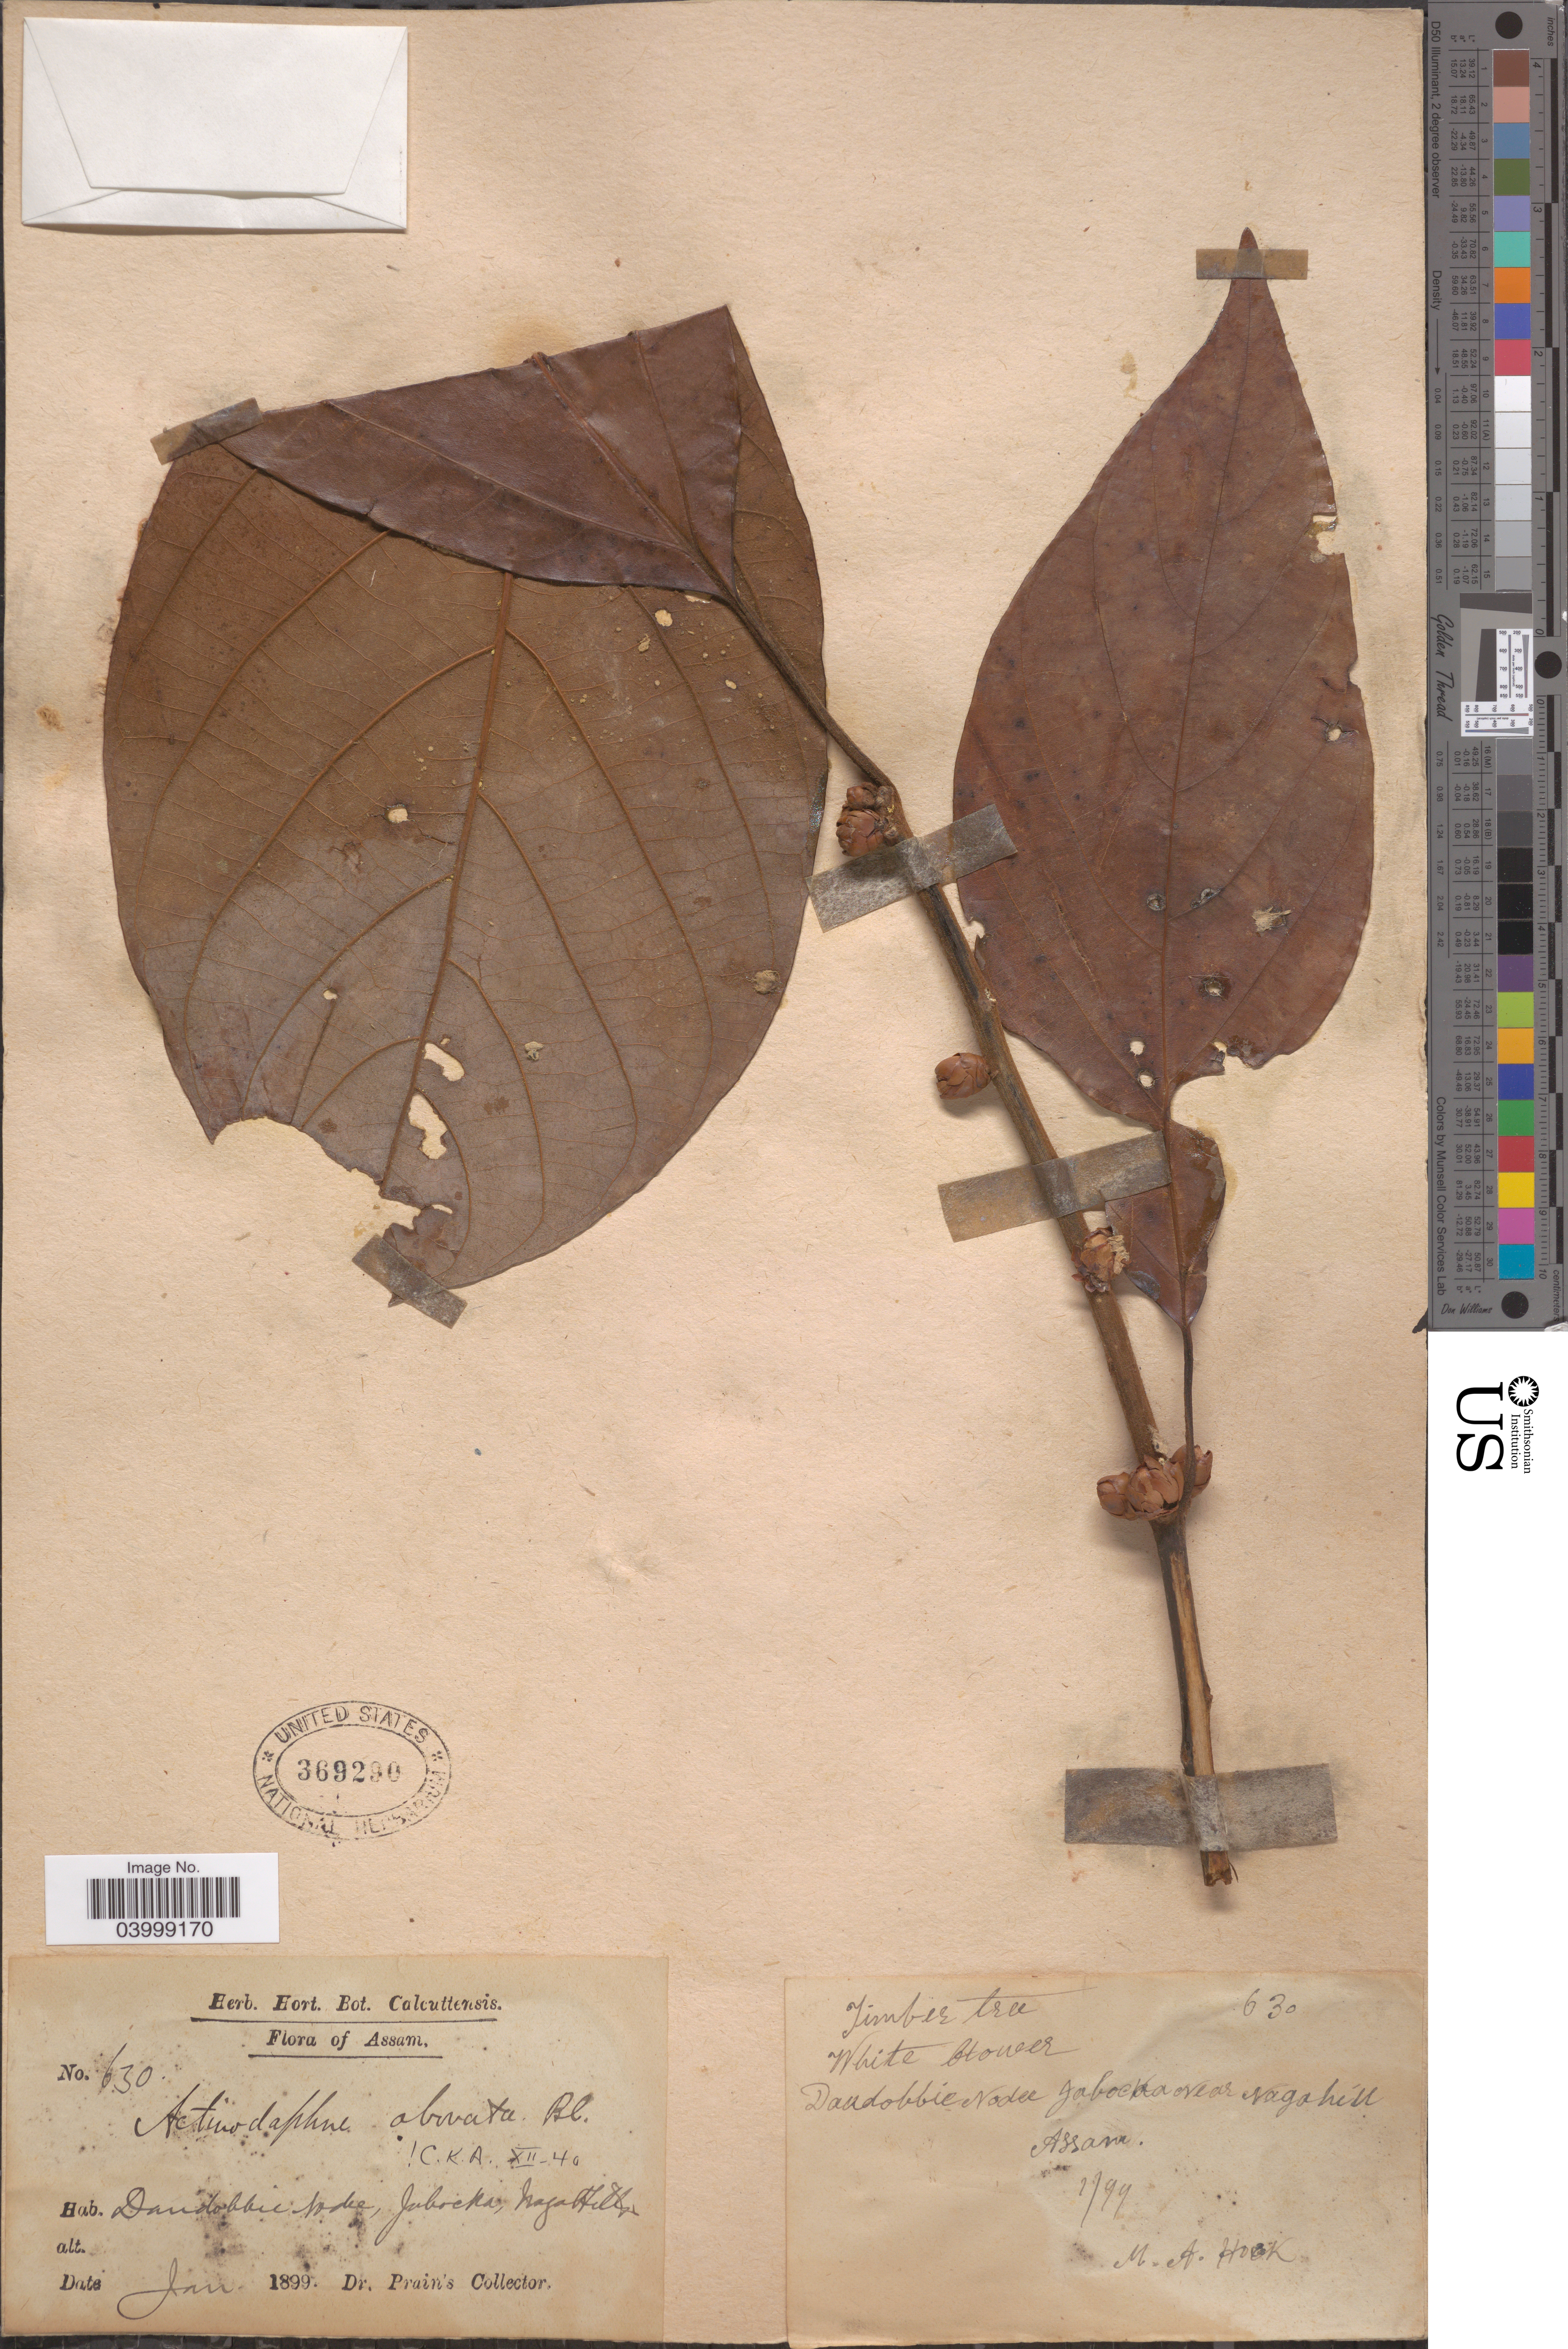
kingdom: Plantae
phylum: Tracheophyta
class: Magnoliopsida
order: Laurales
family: Lauraceae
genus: Actinodaphne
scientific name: Actinodaphne obovata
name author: (Nees) Blume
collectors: Dr. Prain's collector & M. Hock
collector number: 630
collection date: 1899-01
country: India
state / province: Assam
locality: Dandobbie Nodee [interpreted], Jabocka, near Naga Hills.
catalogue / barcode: US 369290